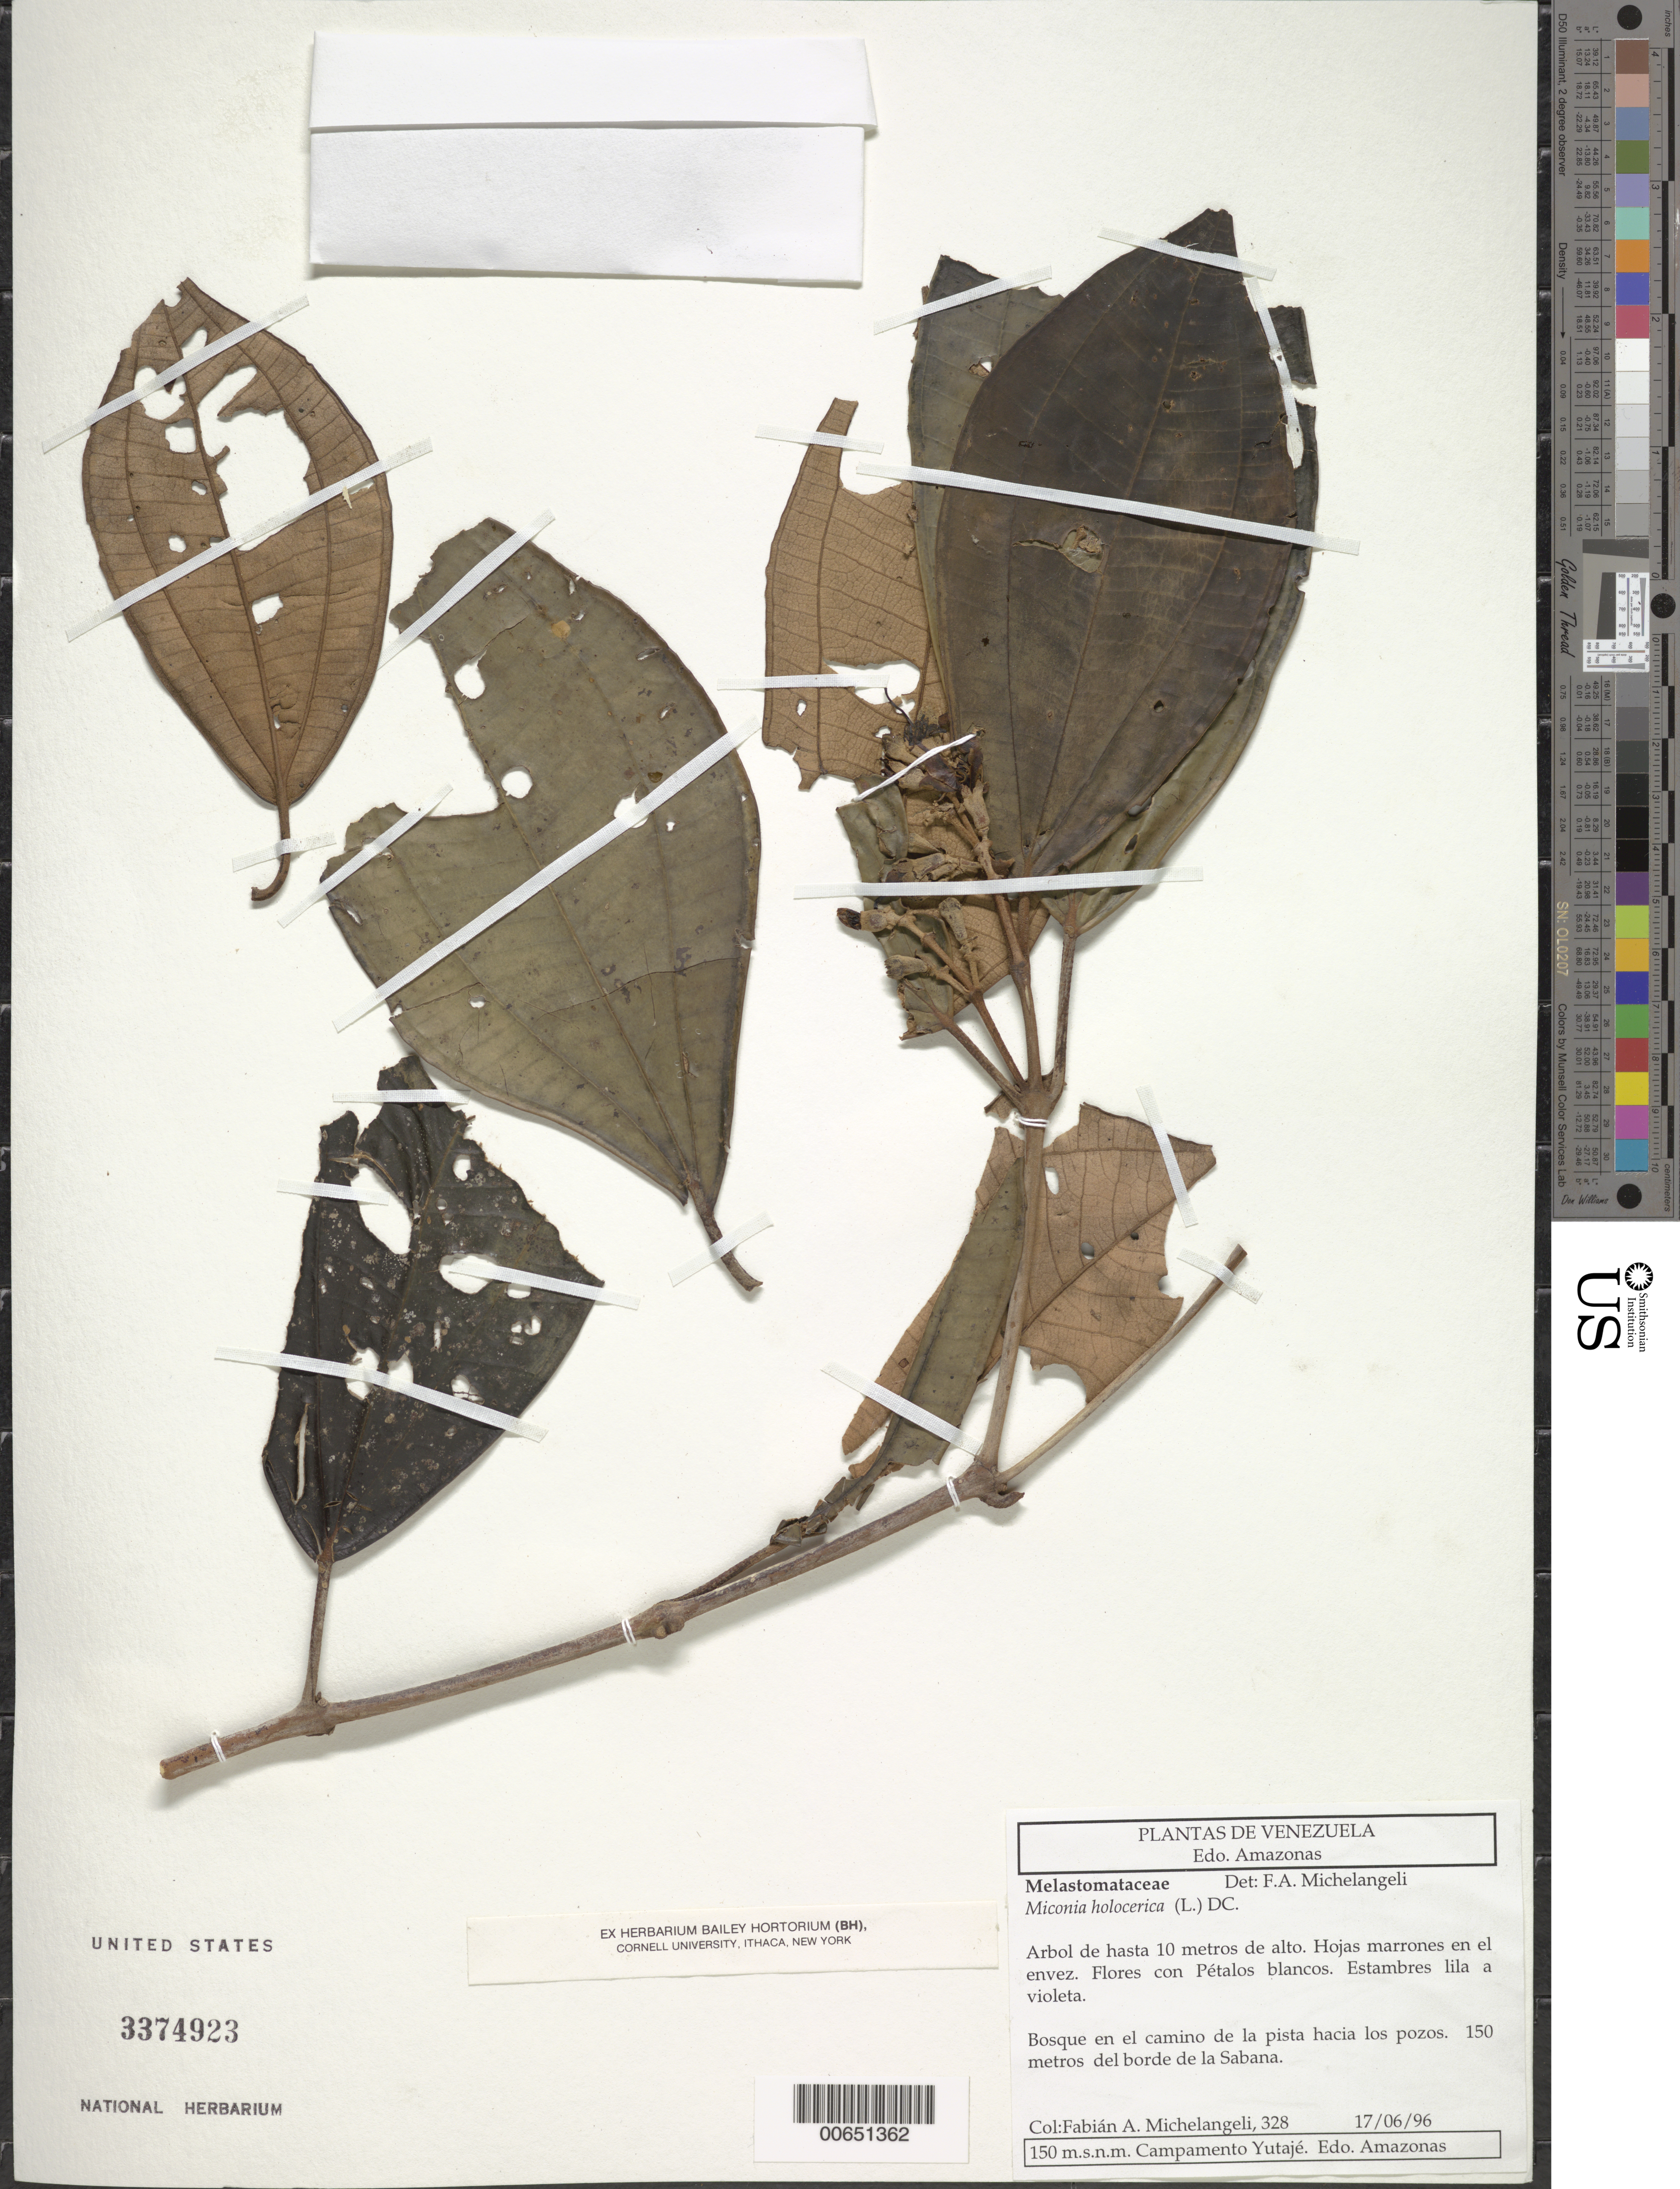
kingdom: Plantae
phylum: Tracheophyta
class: Magnoliopsida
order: Myrtales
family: Melastomataceae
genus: Miconia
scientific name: Miconia holosericea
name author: (L.) DC.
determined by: Michelangeli, F. A.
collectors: F. A. Michelangeli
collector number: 328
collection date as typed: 17-Jun-96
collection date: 1996-06-17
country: Venezuela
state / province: Amazonas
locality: Los Pozos, camino de la pista, 150 m del borde de la sabana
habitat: Bosque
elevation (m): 150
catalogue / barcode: US 3374923